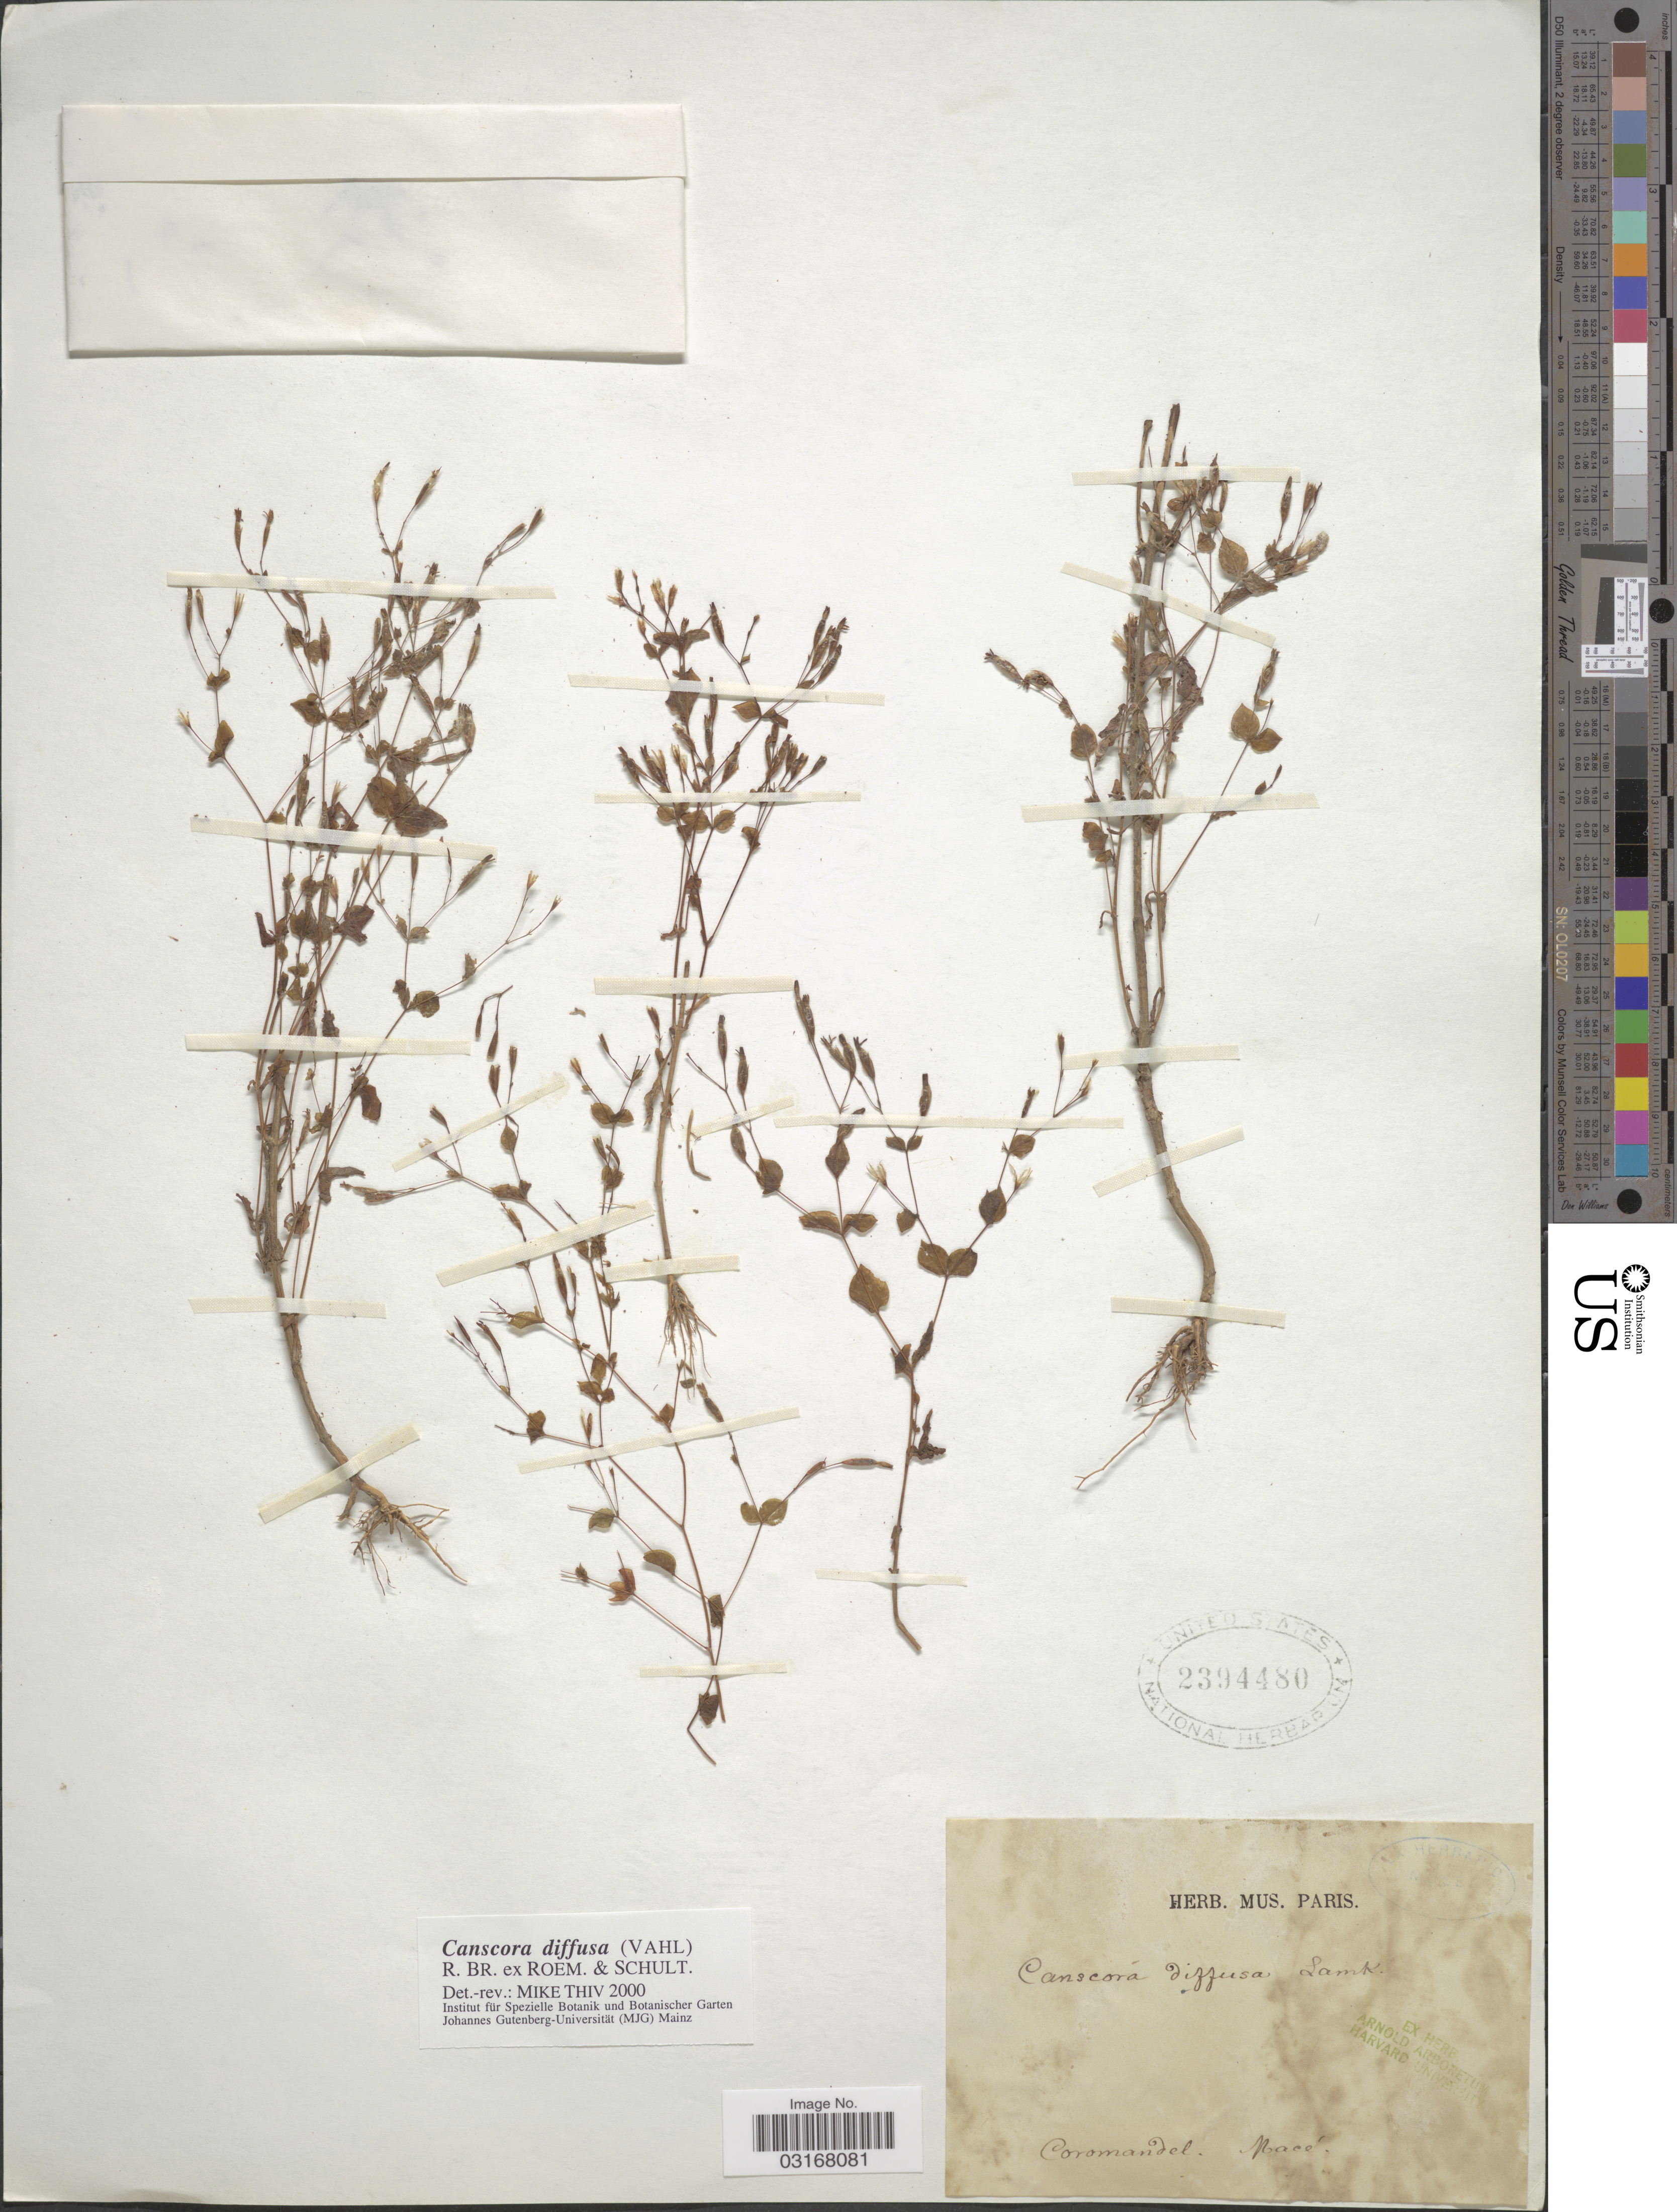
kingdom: Plantae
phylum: Tracheophyta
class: Magnoliopsida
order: Gentianales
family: Gentianaceae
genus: Canscora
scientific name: Canscora diffusa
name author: (Vahl) R. Br. ex Roem. & Schult.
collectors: Mace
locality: Coromandel.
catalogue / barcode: US 2394480